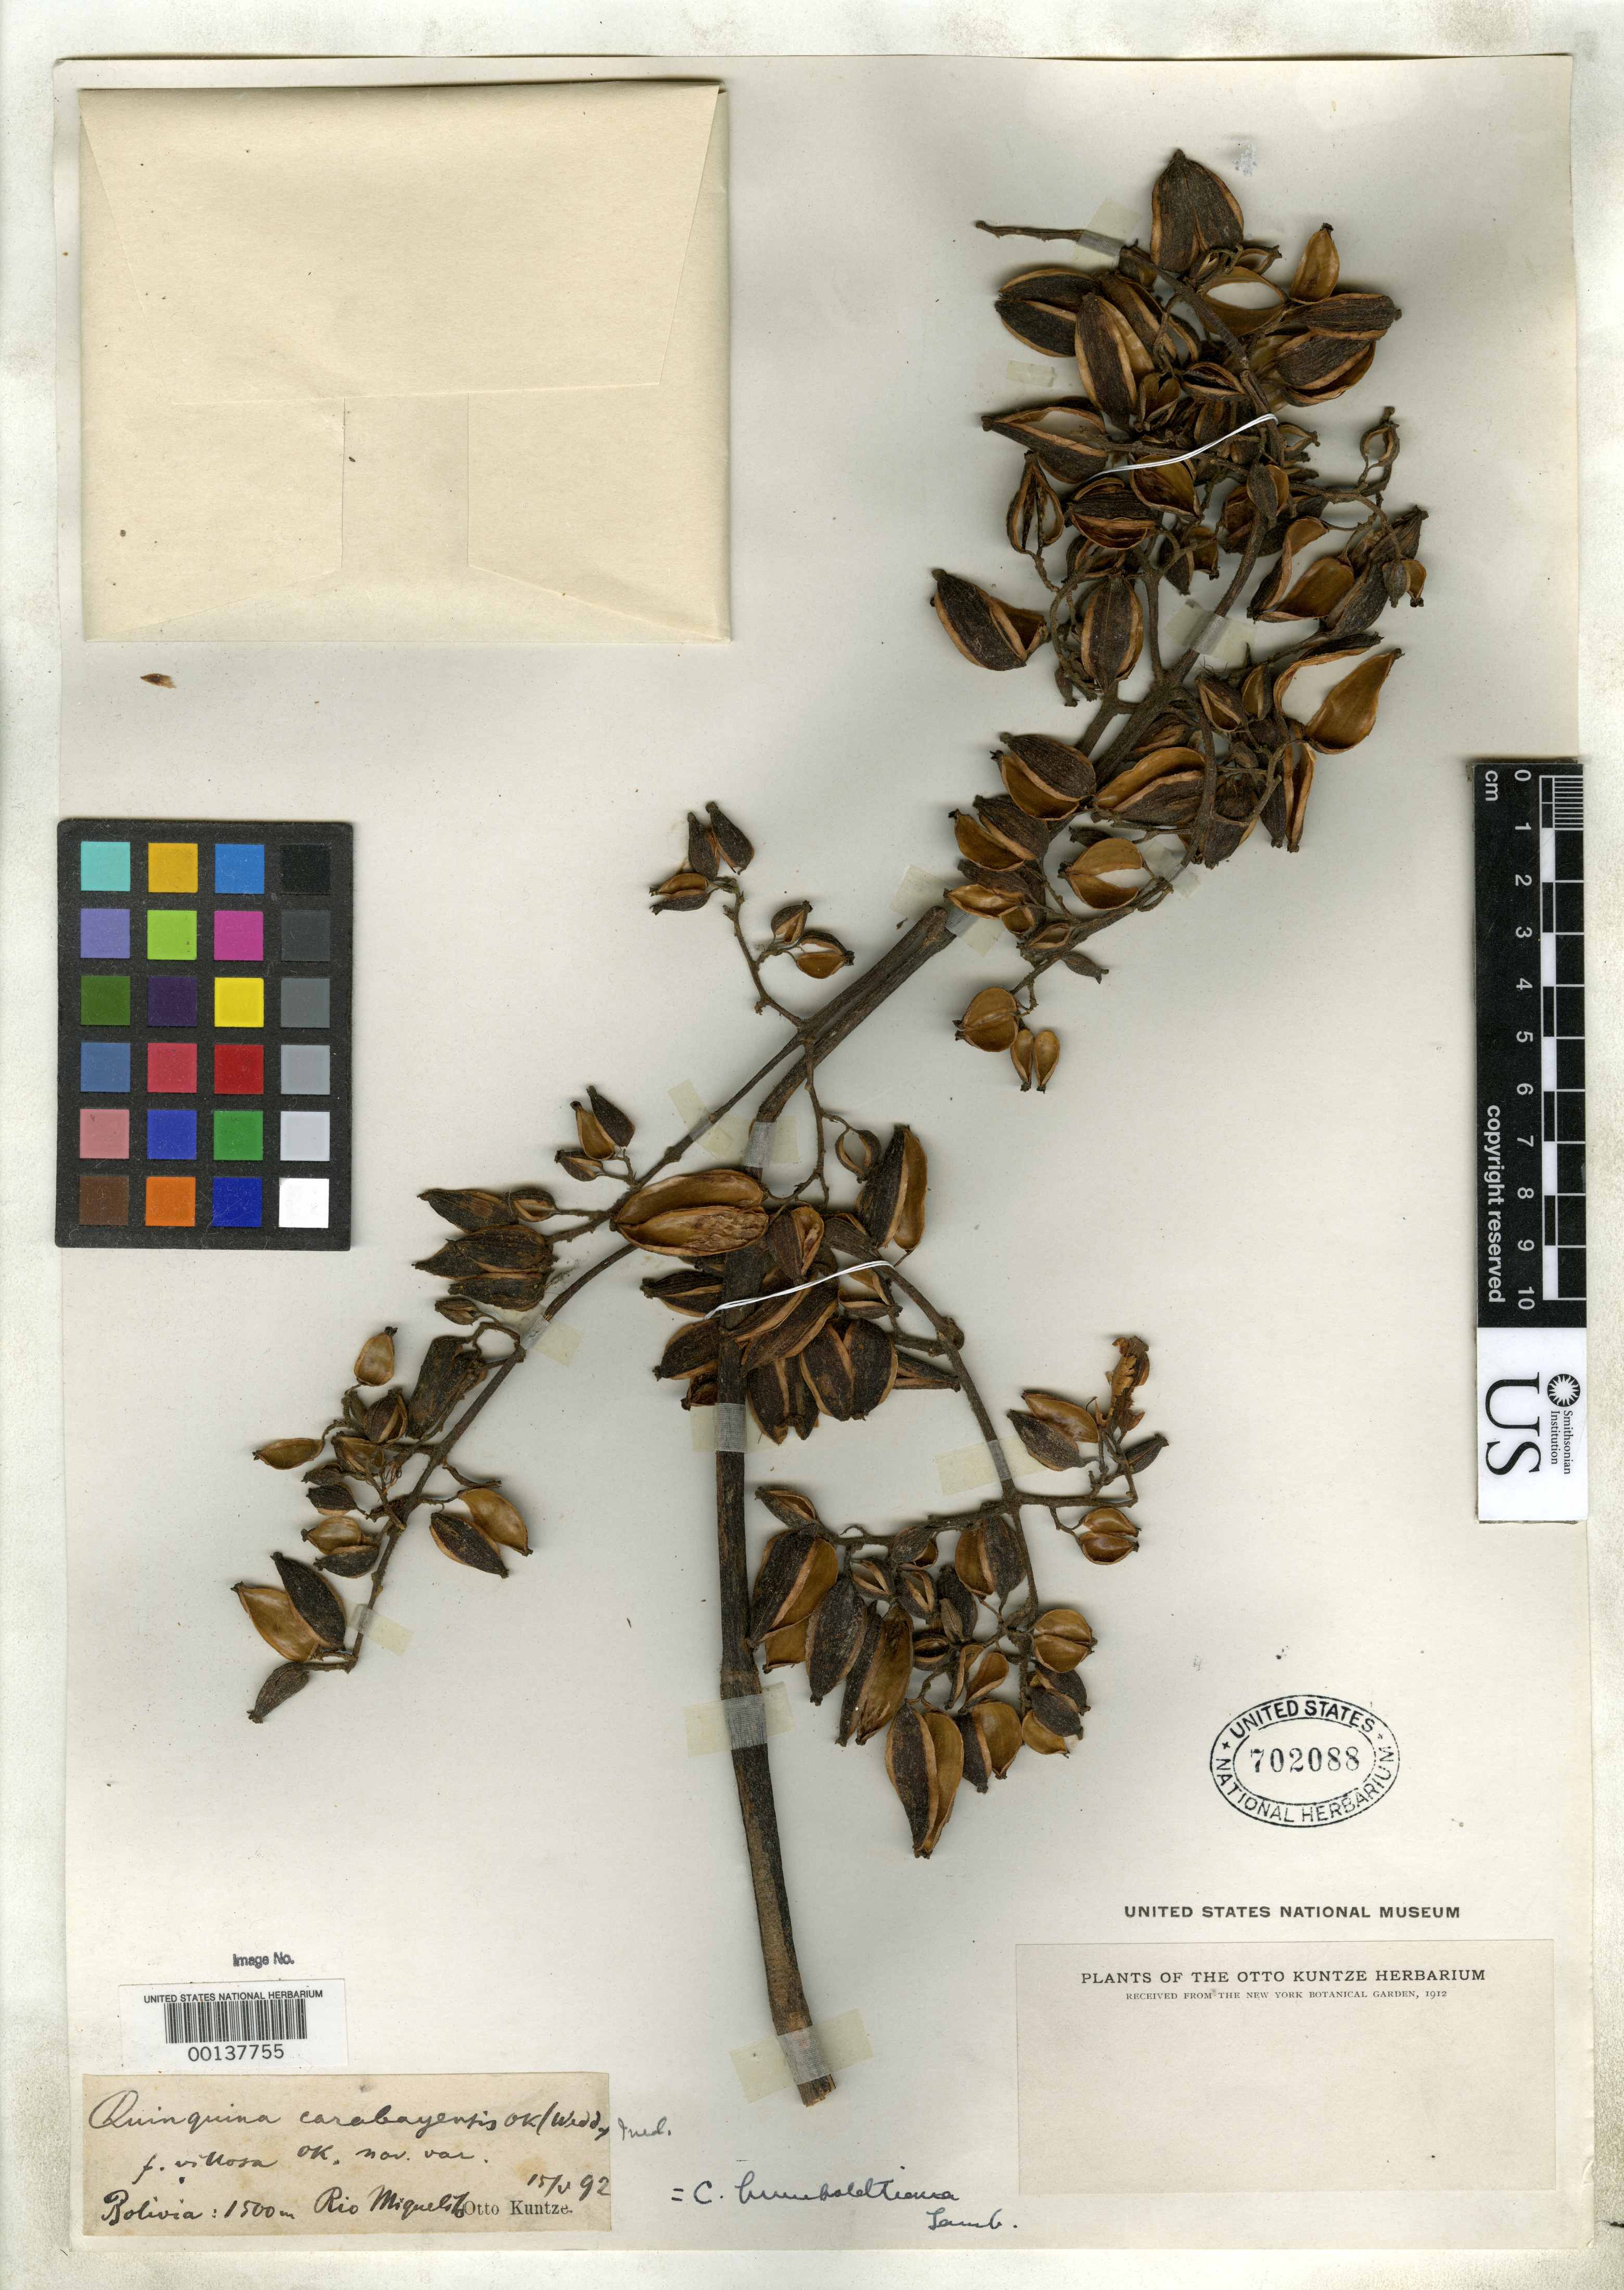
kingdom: Plantae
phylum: Tracheophyta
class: Magnoliopsida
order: Gentianales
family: Rubiaceae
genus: Quinquina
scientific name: Quinquina carabayensis var. villosa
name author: Kuntze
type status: Type Collection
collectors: C.E.O. Kuntze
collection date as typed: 15 May 1892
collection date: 1892-05-15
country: Bolivia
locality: Rio Miquelito.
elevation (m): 150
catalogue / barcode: US 702088